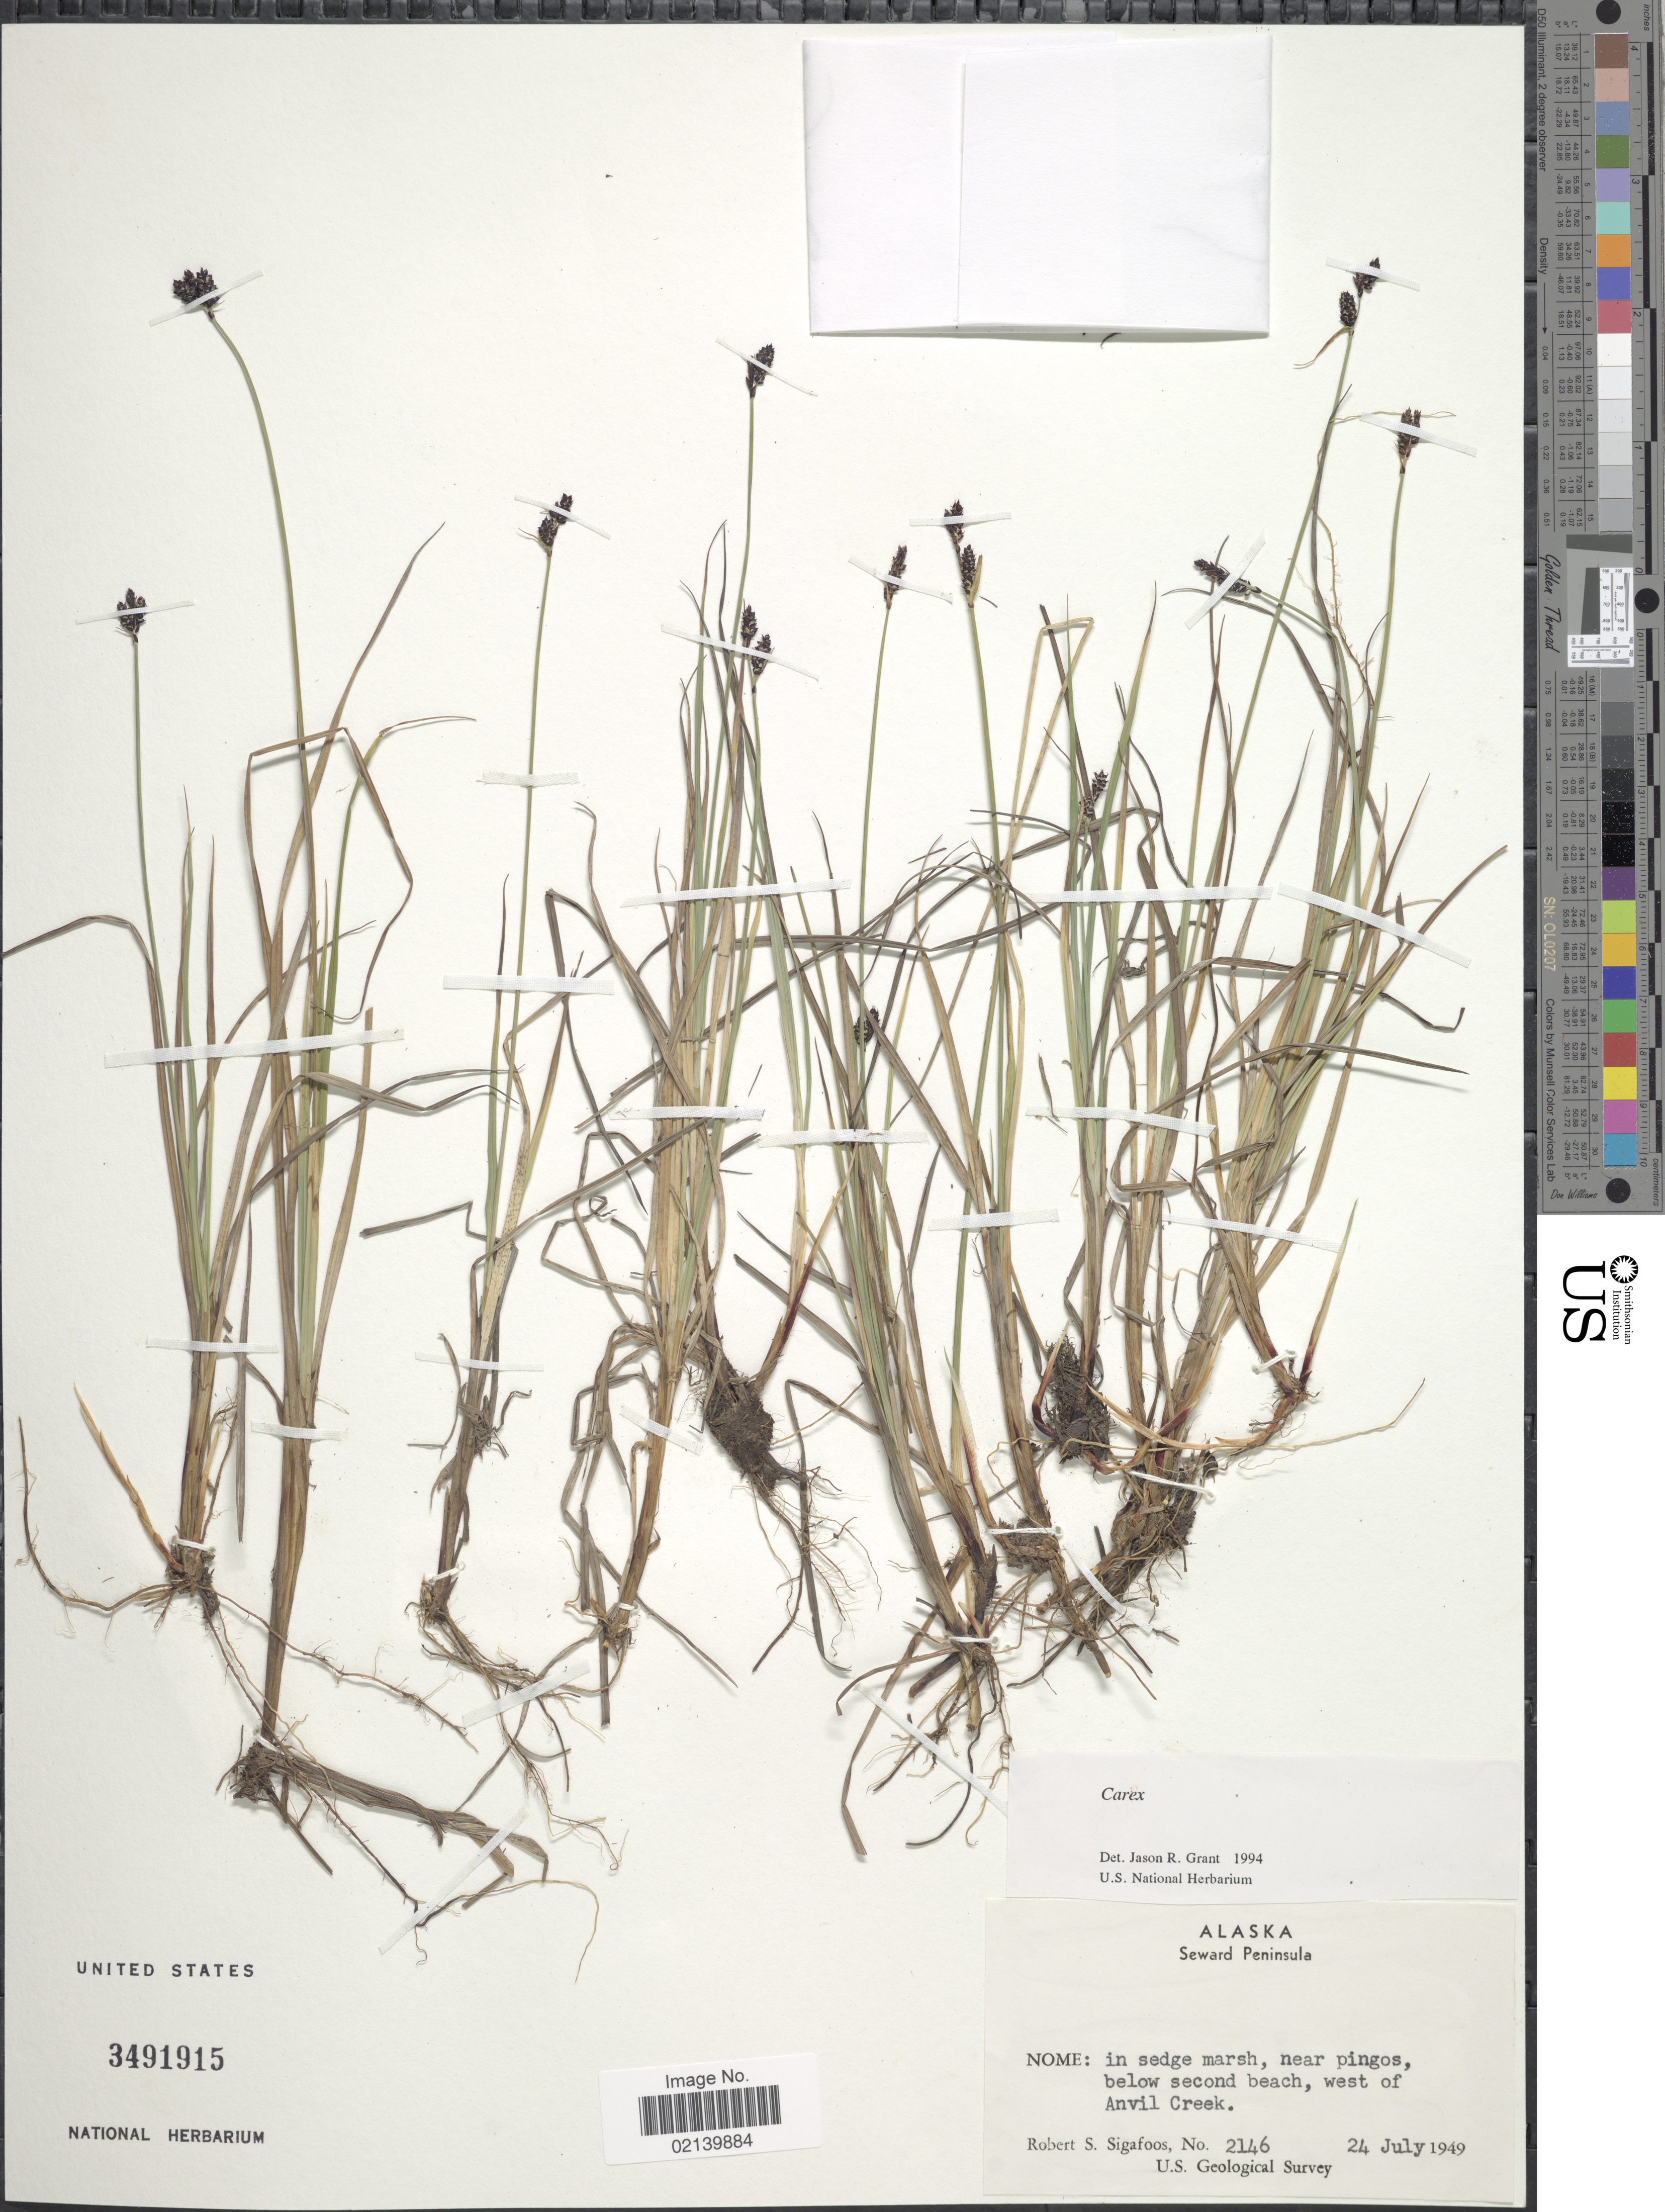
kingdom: Plantae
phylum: Tracheophyta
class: Liliopsida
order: Poales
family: Cyperaceae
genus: Carex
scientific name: Carex sp.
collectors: R. Sigafoos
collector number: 2146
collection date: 1949-07-24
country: United States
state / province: Alaska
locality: Alaska, Nome: in sedge marsh, near pingos below second beach, west of Anvil Creek.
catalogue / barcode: US 3491915